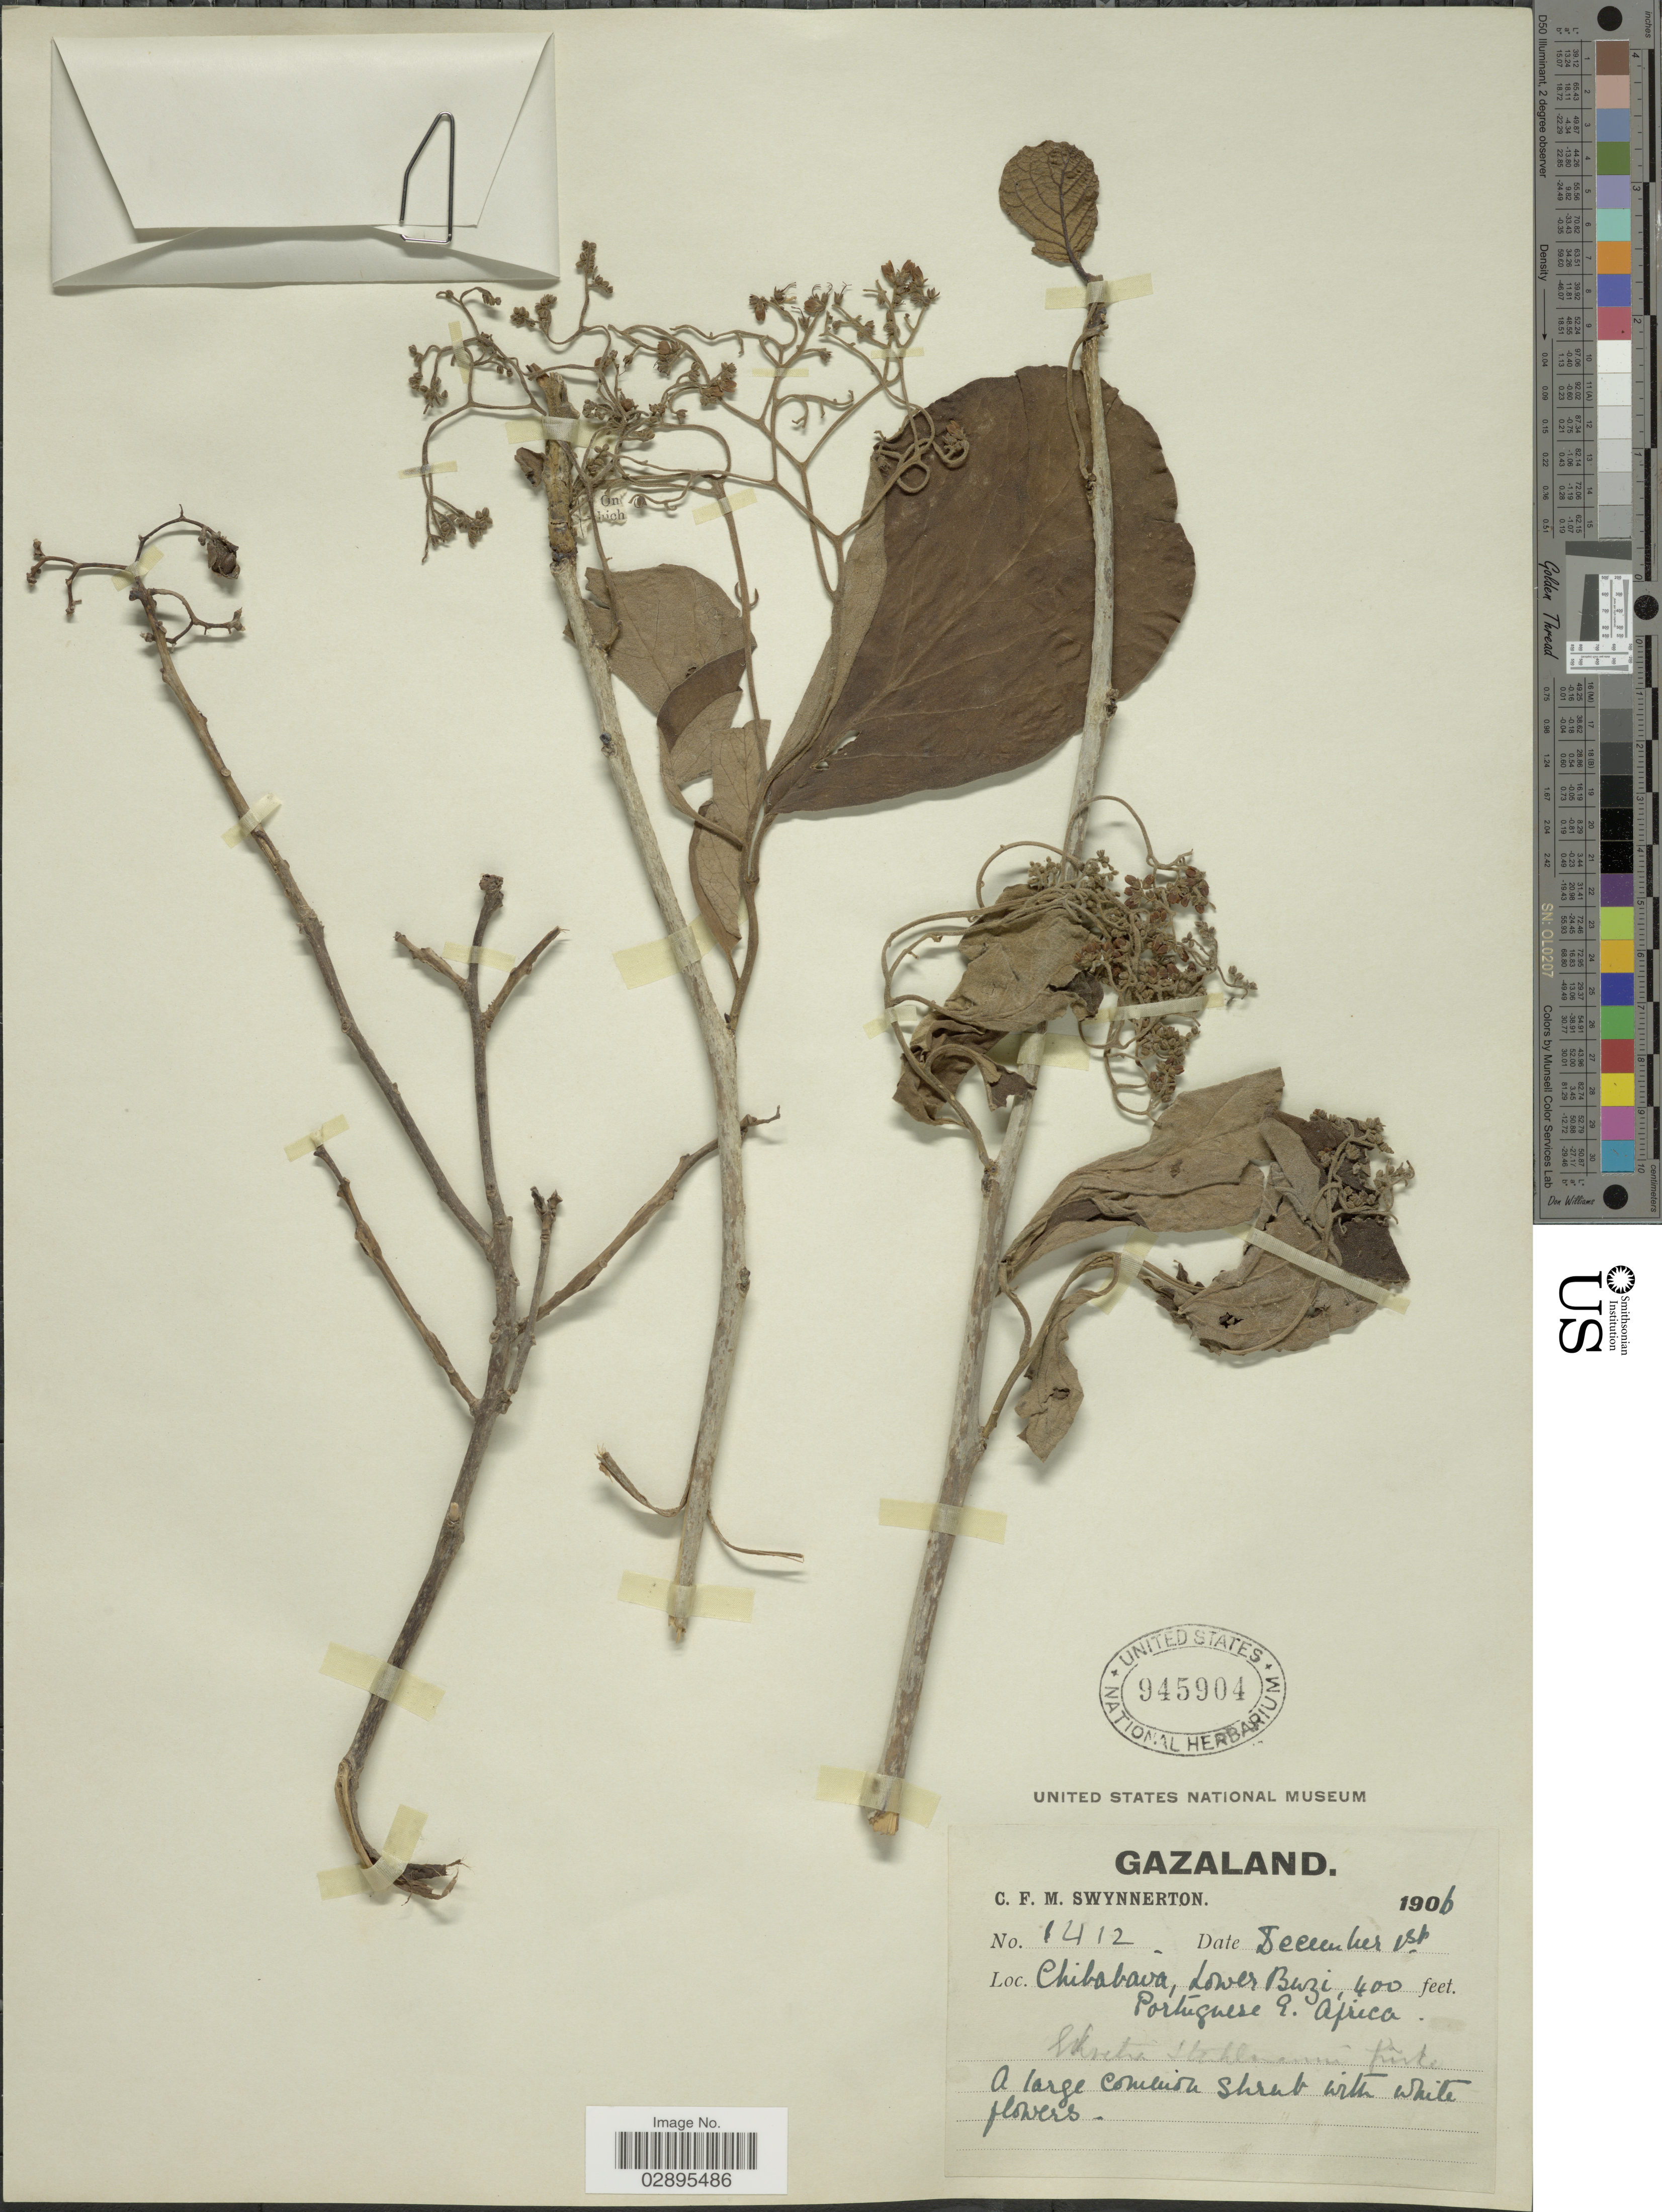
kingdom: Plantae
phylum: Tracheophyta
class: Magnoliopsida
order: Boraginales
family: Ehretiaceae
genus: Ehretia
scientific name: Ehretia stuhlmannii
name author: Gürke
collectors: C. Swynnerton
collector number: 1412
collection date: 1906-12-01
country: Mozambique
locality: Gazaland. Chibabava, Lower Buzi, Portuguese E. Africa.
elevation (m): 122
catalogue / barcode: US 945904